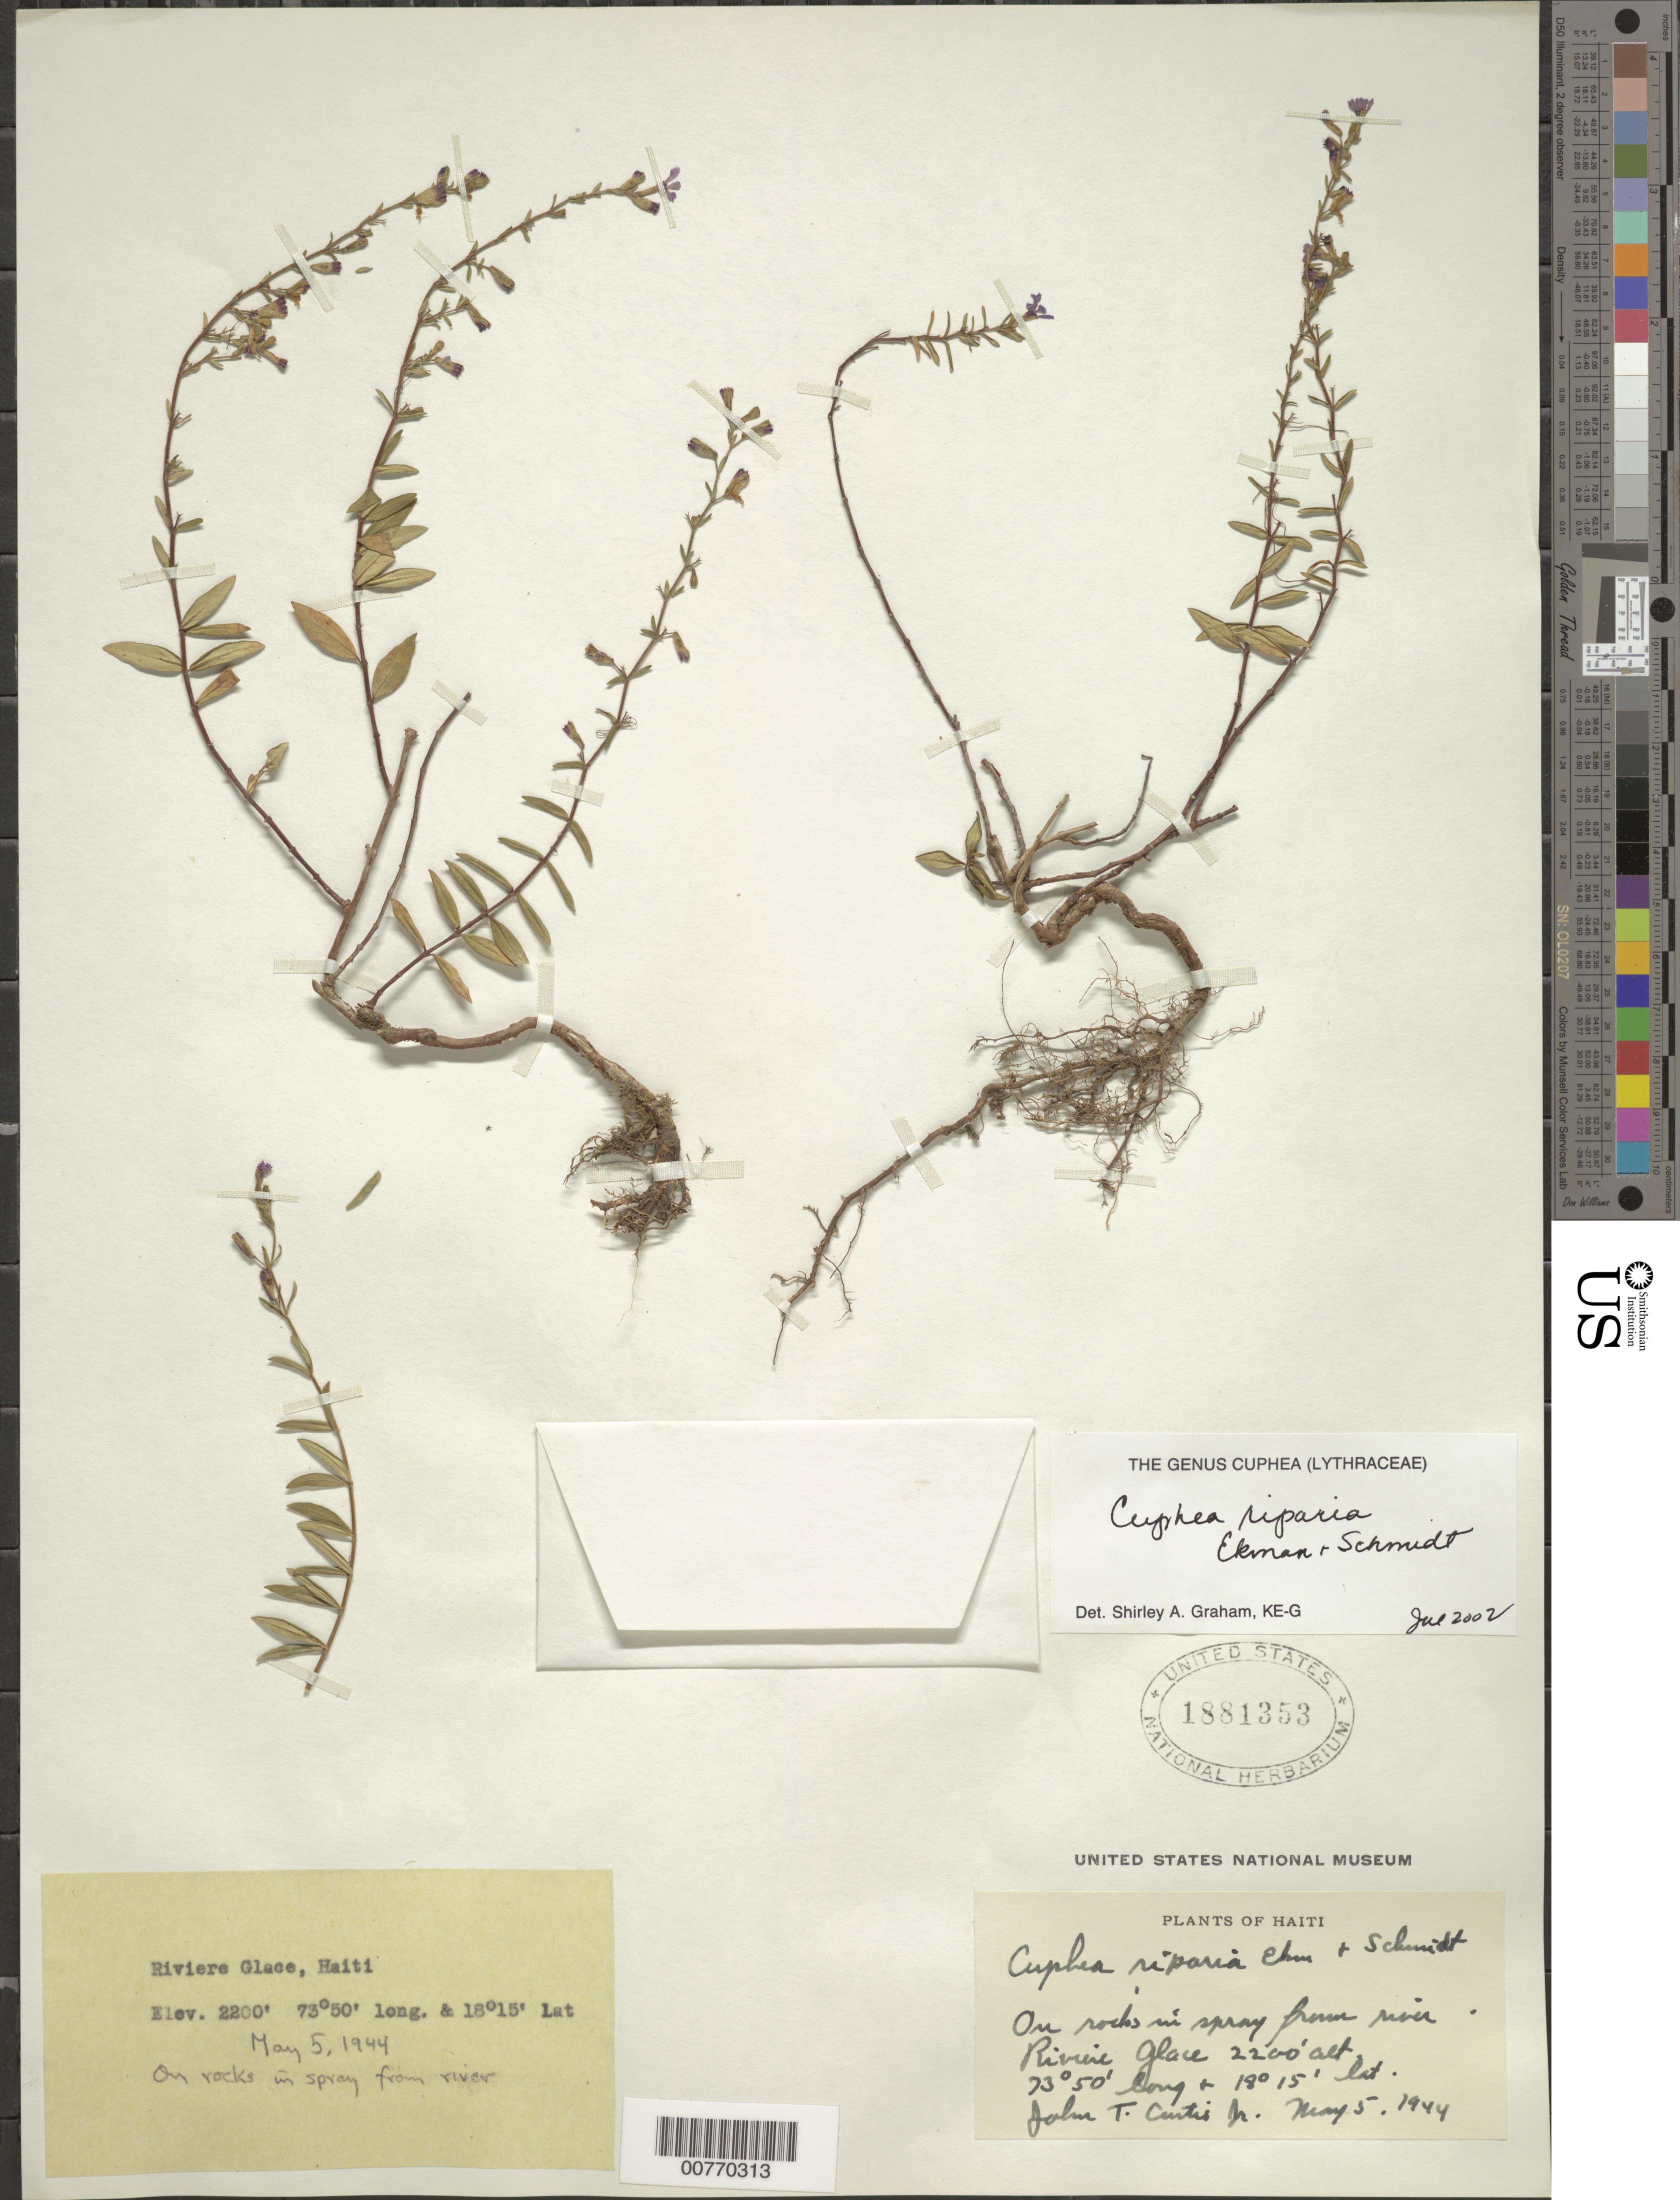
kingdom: Plantae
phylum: Tracheophyta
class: Magnoliopsida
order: Myrtales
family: Lythraceae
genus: Cuphea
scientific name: Cuphea riparia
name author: Ekman & O.C. Schmidt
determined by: Graham, Shirley Ann Tousch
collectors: J. Curtis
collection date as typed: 05 May 1944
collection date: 1944-05-05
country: Haiti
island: Hispaniola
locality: Riviere Glace.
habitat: Rocks in spray from river.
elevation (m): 671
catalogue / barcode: US 1881353